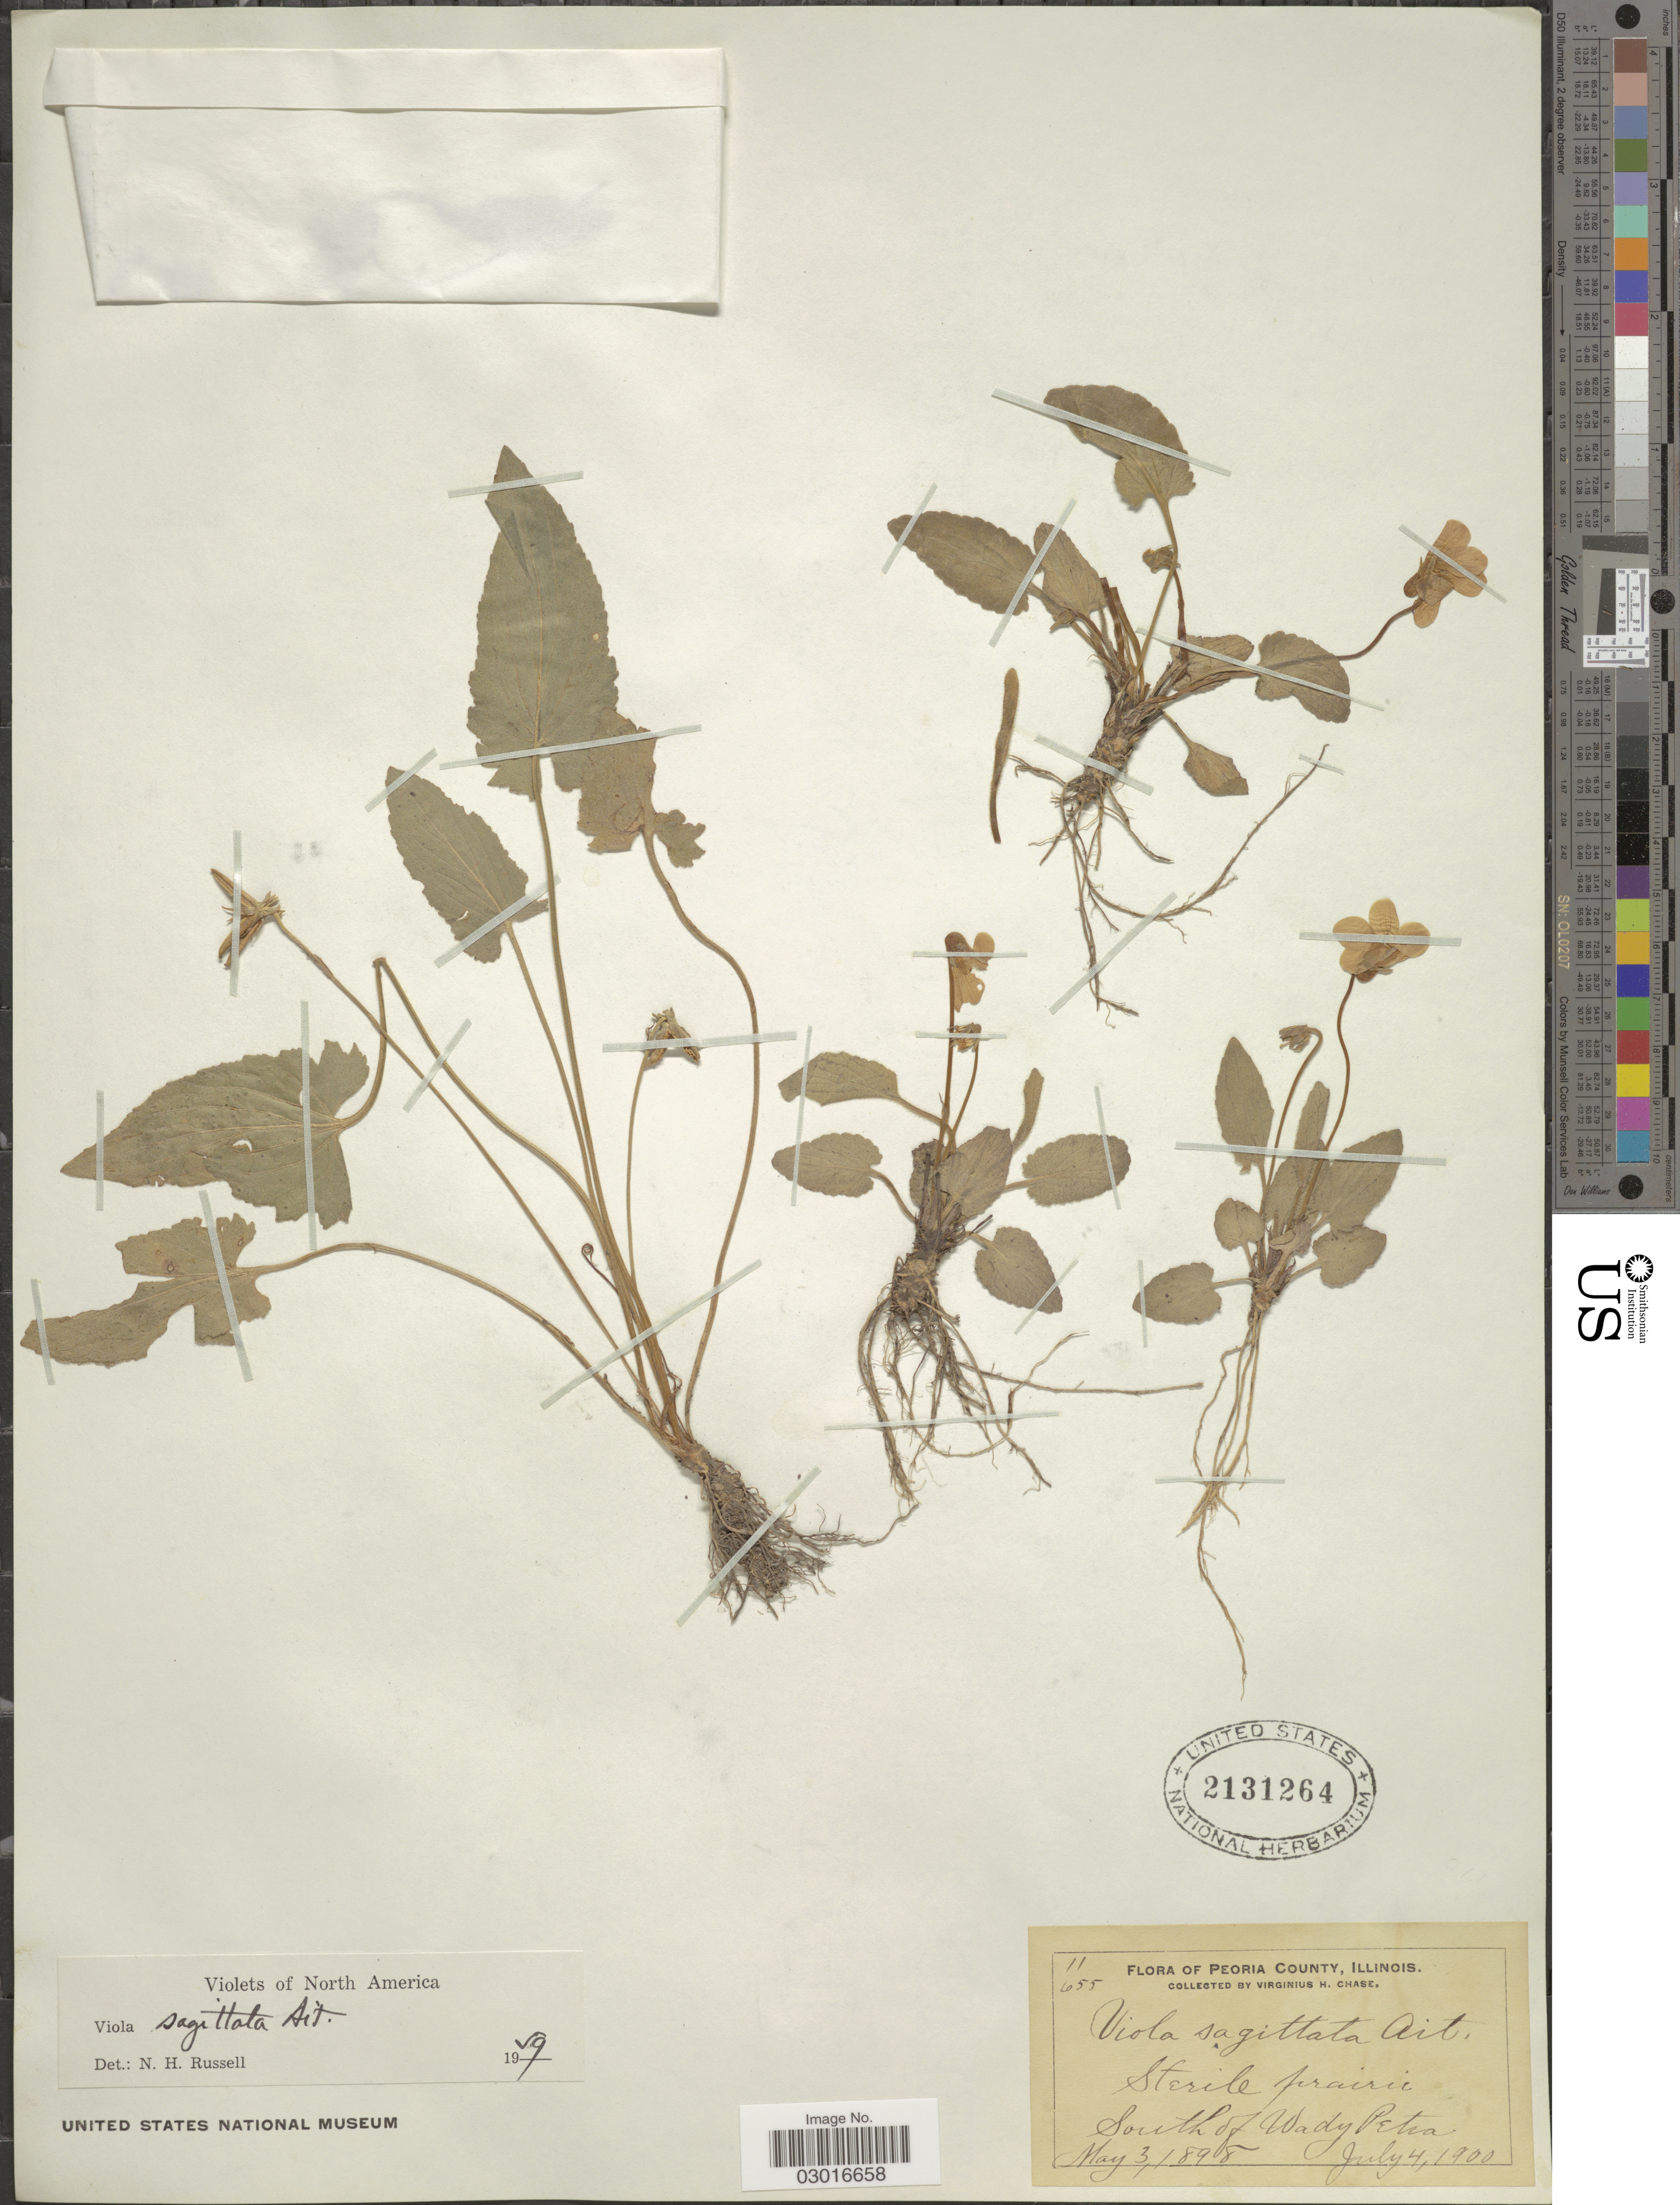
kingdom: Plantae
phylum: Tracheophyta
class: Magnoliopsida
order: Malpighiales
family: Violaceae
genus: Viola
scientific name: Viola sagittata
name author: Aiton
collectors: V. H. Chase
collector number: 11655*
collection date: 1898-05-03/1900-07-04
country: United States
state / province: Illinois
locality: Peoria County. Sterile prairie. South of Wady Petra.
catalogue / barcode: US 2131264